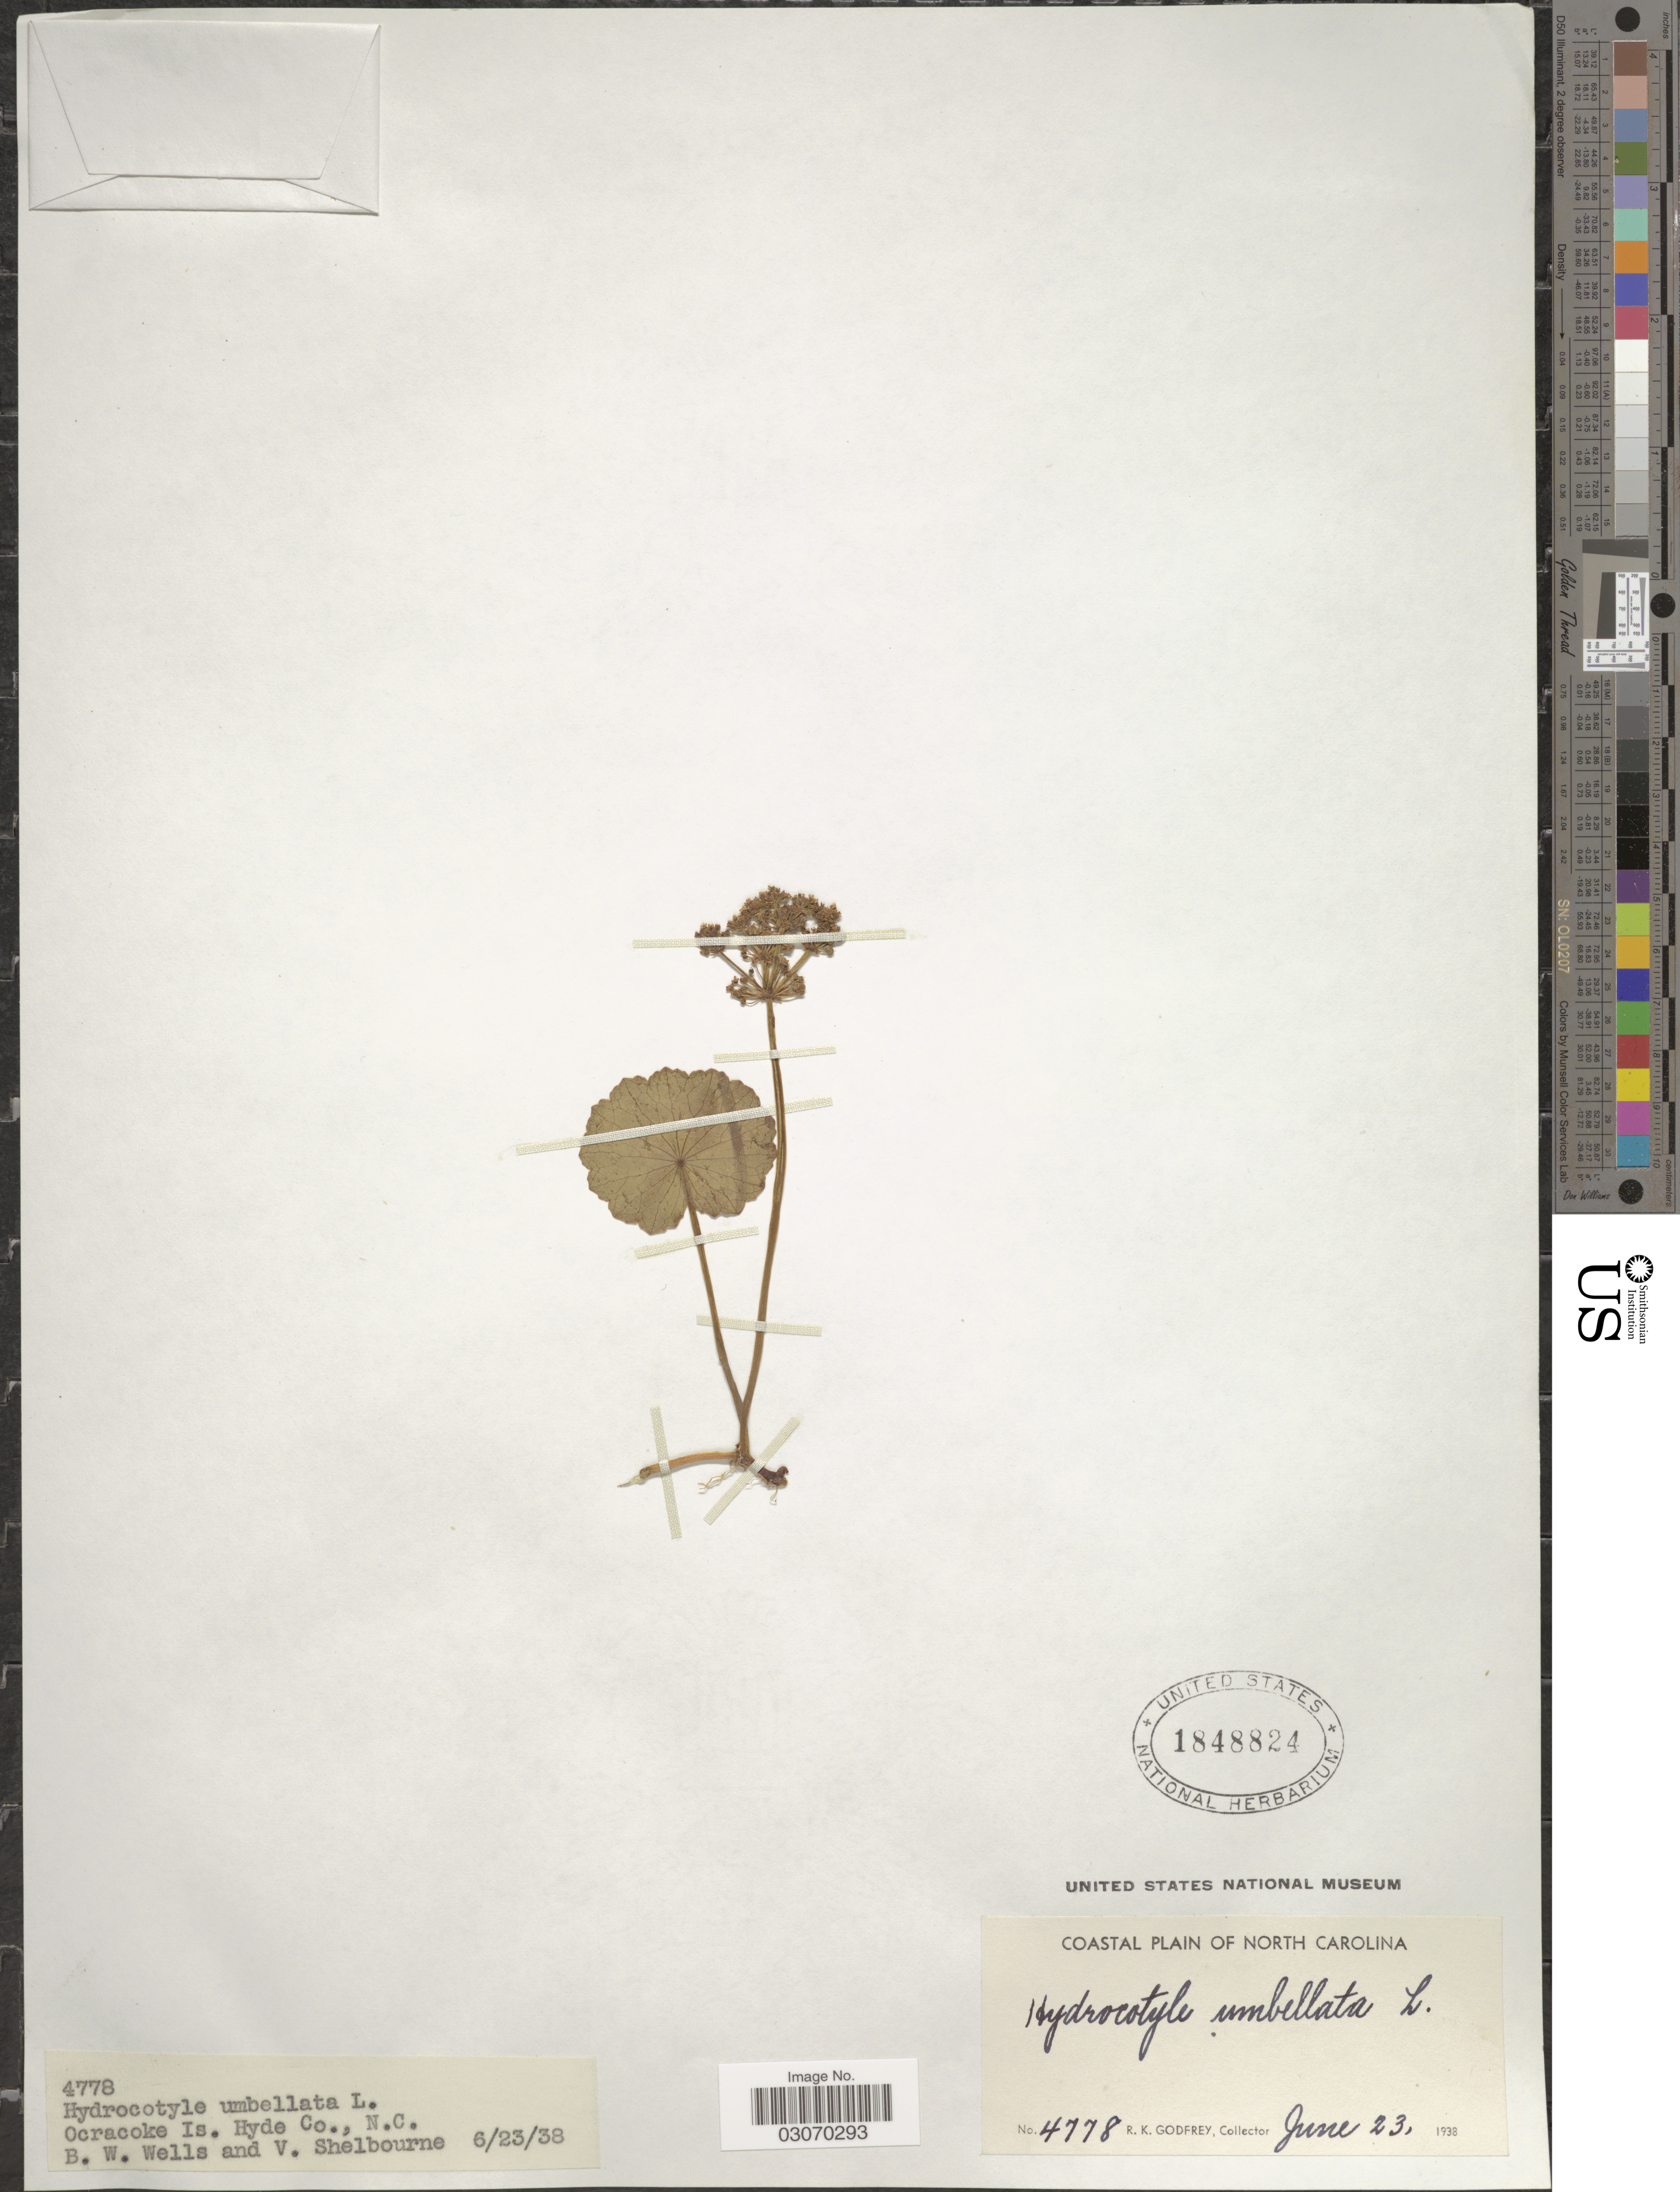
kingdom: Plantae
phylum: Tracheophyta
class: Magnoliopsida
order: Apiales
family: Araliaceae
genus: Hydrocotyle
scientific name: Hydrocotyle umbellata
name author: L.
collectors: R. K. Godfrey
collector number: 4778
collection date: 1938-06-23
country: United States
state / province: North Carolina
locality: Coastal plain of North Carolina. Ocracoke Is. Hyde Co.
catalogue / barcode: US 1848824